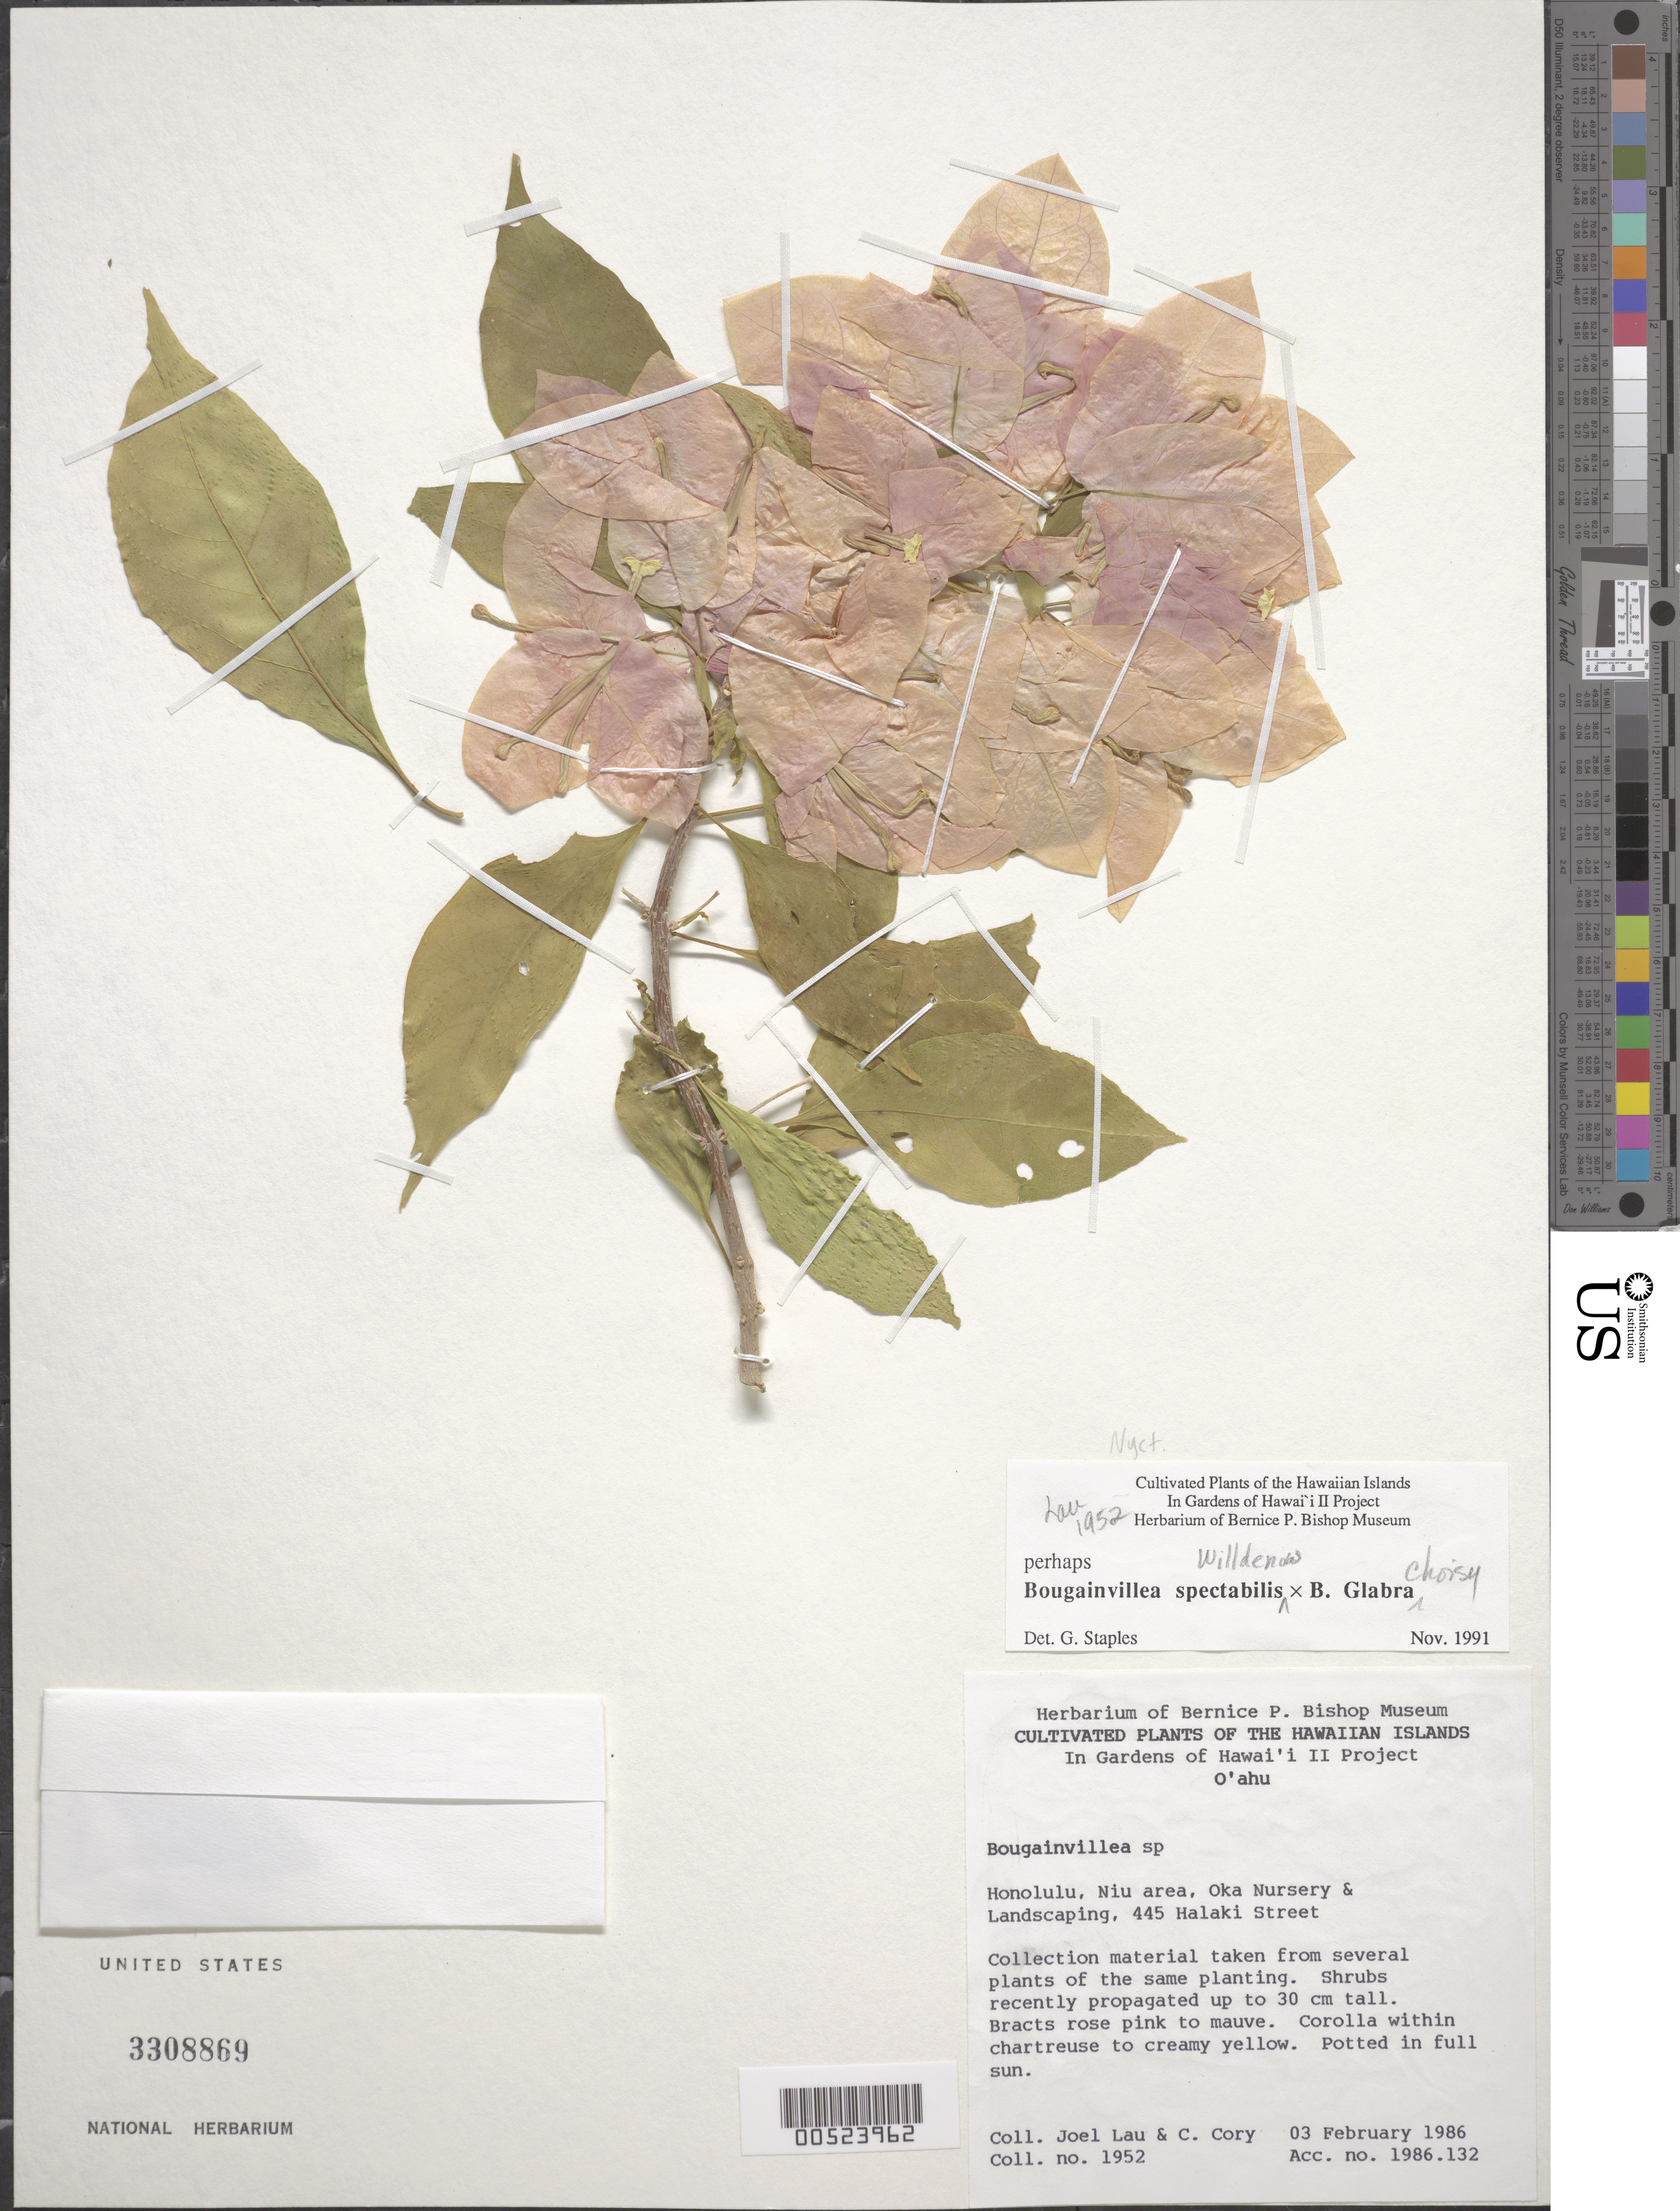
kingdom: Plantae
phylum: Tracheophyta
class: Magnoliopsida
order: Caryophyllales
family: Nyctaginaceae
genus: Bougainvillea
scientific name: Bougainvillea spectabilis x B. glabra Choisy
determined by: Staples, G. W.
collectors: J. Lau & C. Cory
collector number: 1952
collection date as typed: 3 Feb 1986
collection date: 1986-02-03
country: United States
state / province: Hawaii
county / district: Honolulu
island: Oahu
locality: Honolulu, Niu area, Oka Nursery & Landscaping, 445 Halaki Street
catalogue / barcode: US 3308869